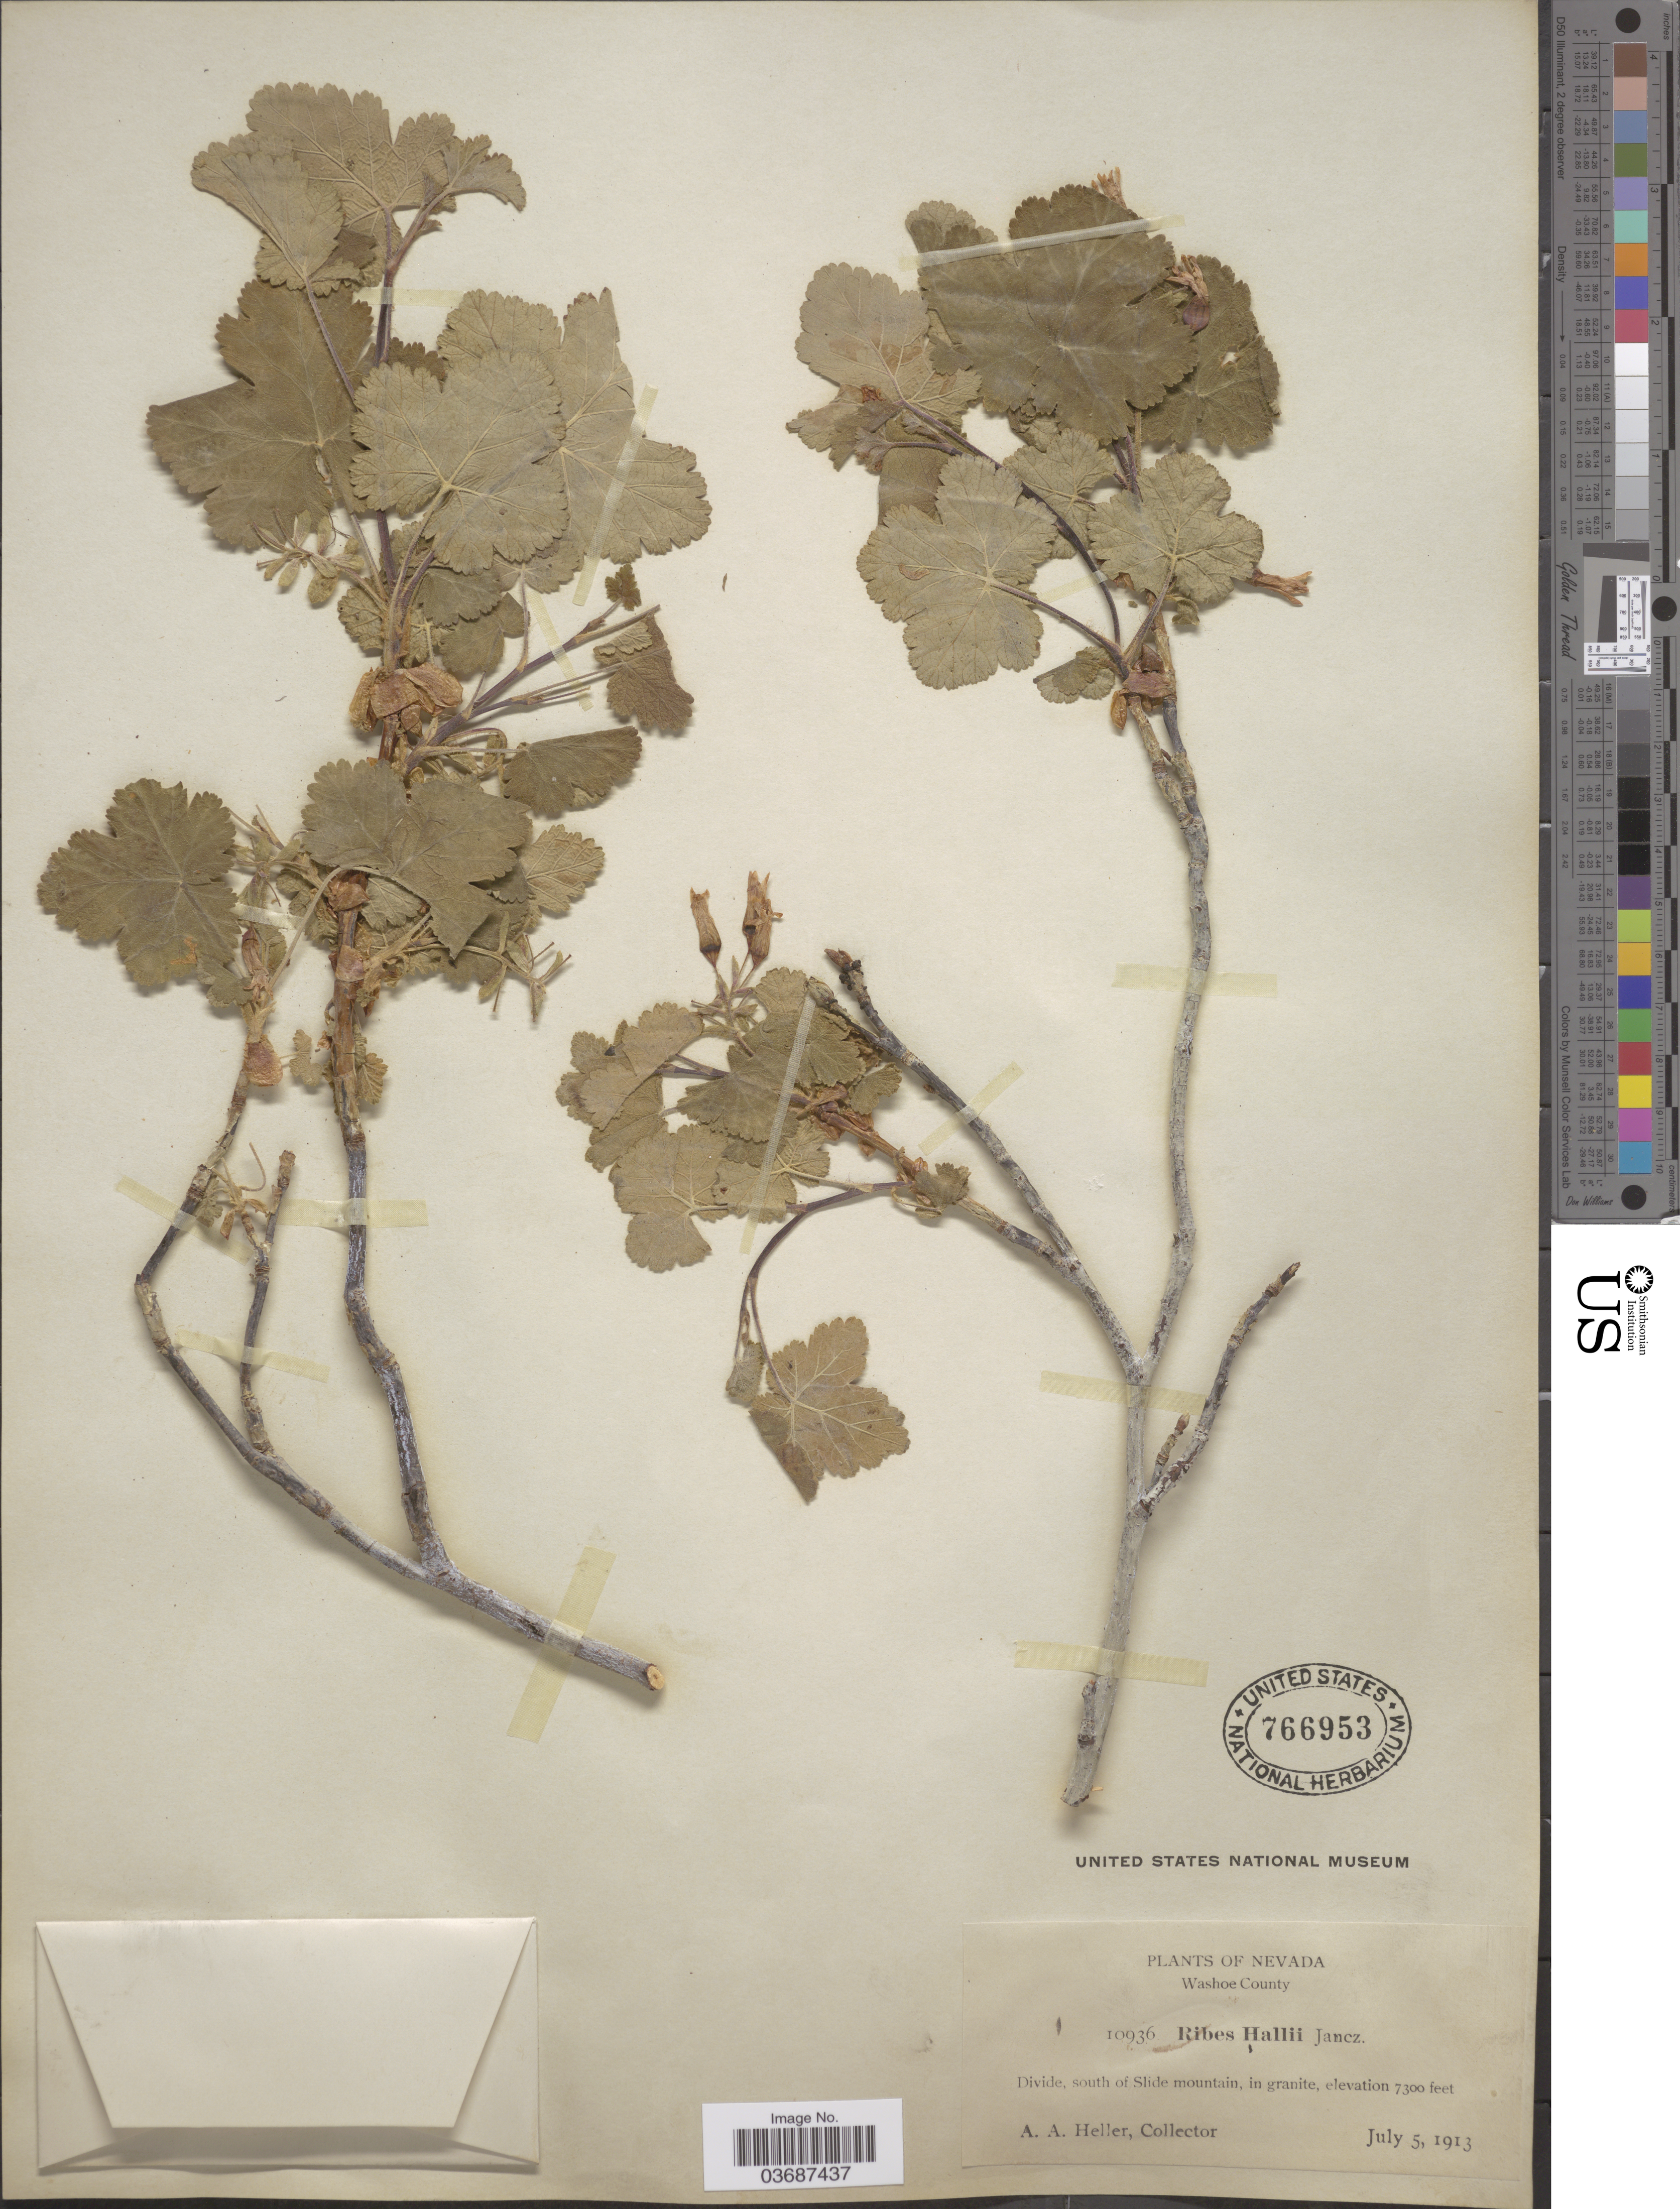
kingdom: Plantae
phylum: Tracheophyta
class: Magnoliopsida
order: Saxifragales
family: Grossulariaceae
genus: Ribes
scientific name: Ribes hallii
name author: Jancz.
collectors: A. A. Heller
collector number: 10936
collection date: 1913-07-05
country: United States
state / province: Nevada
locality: Washoe County. Divide, south of Slide mountain, in granite.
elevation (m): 2225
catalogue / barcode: US 766953